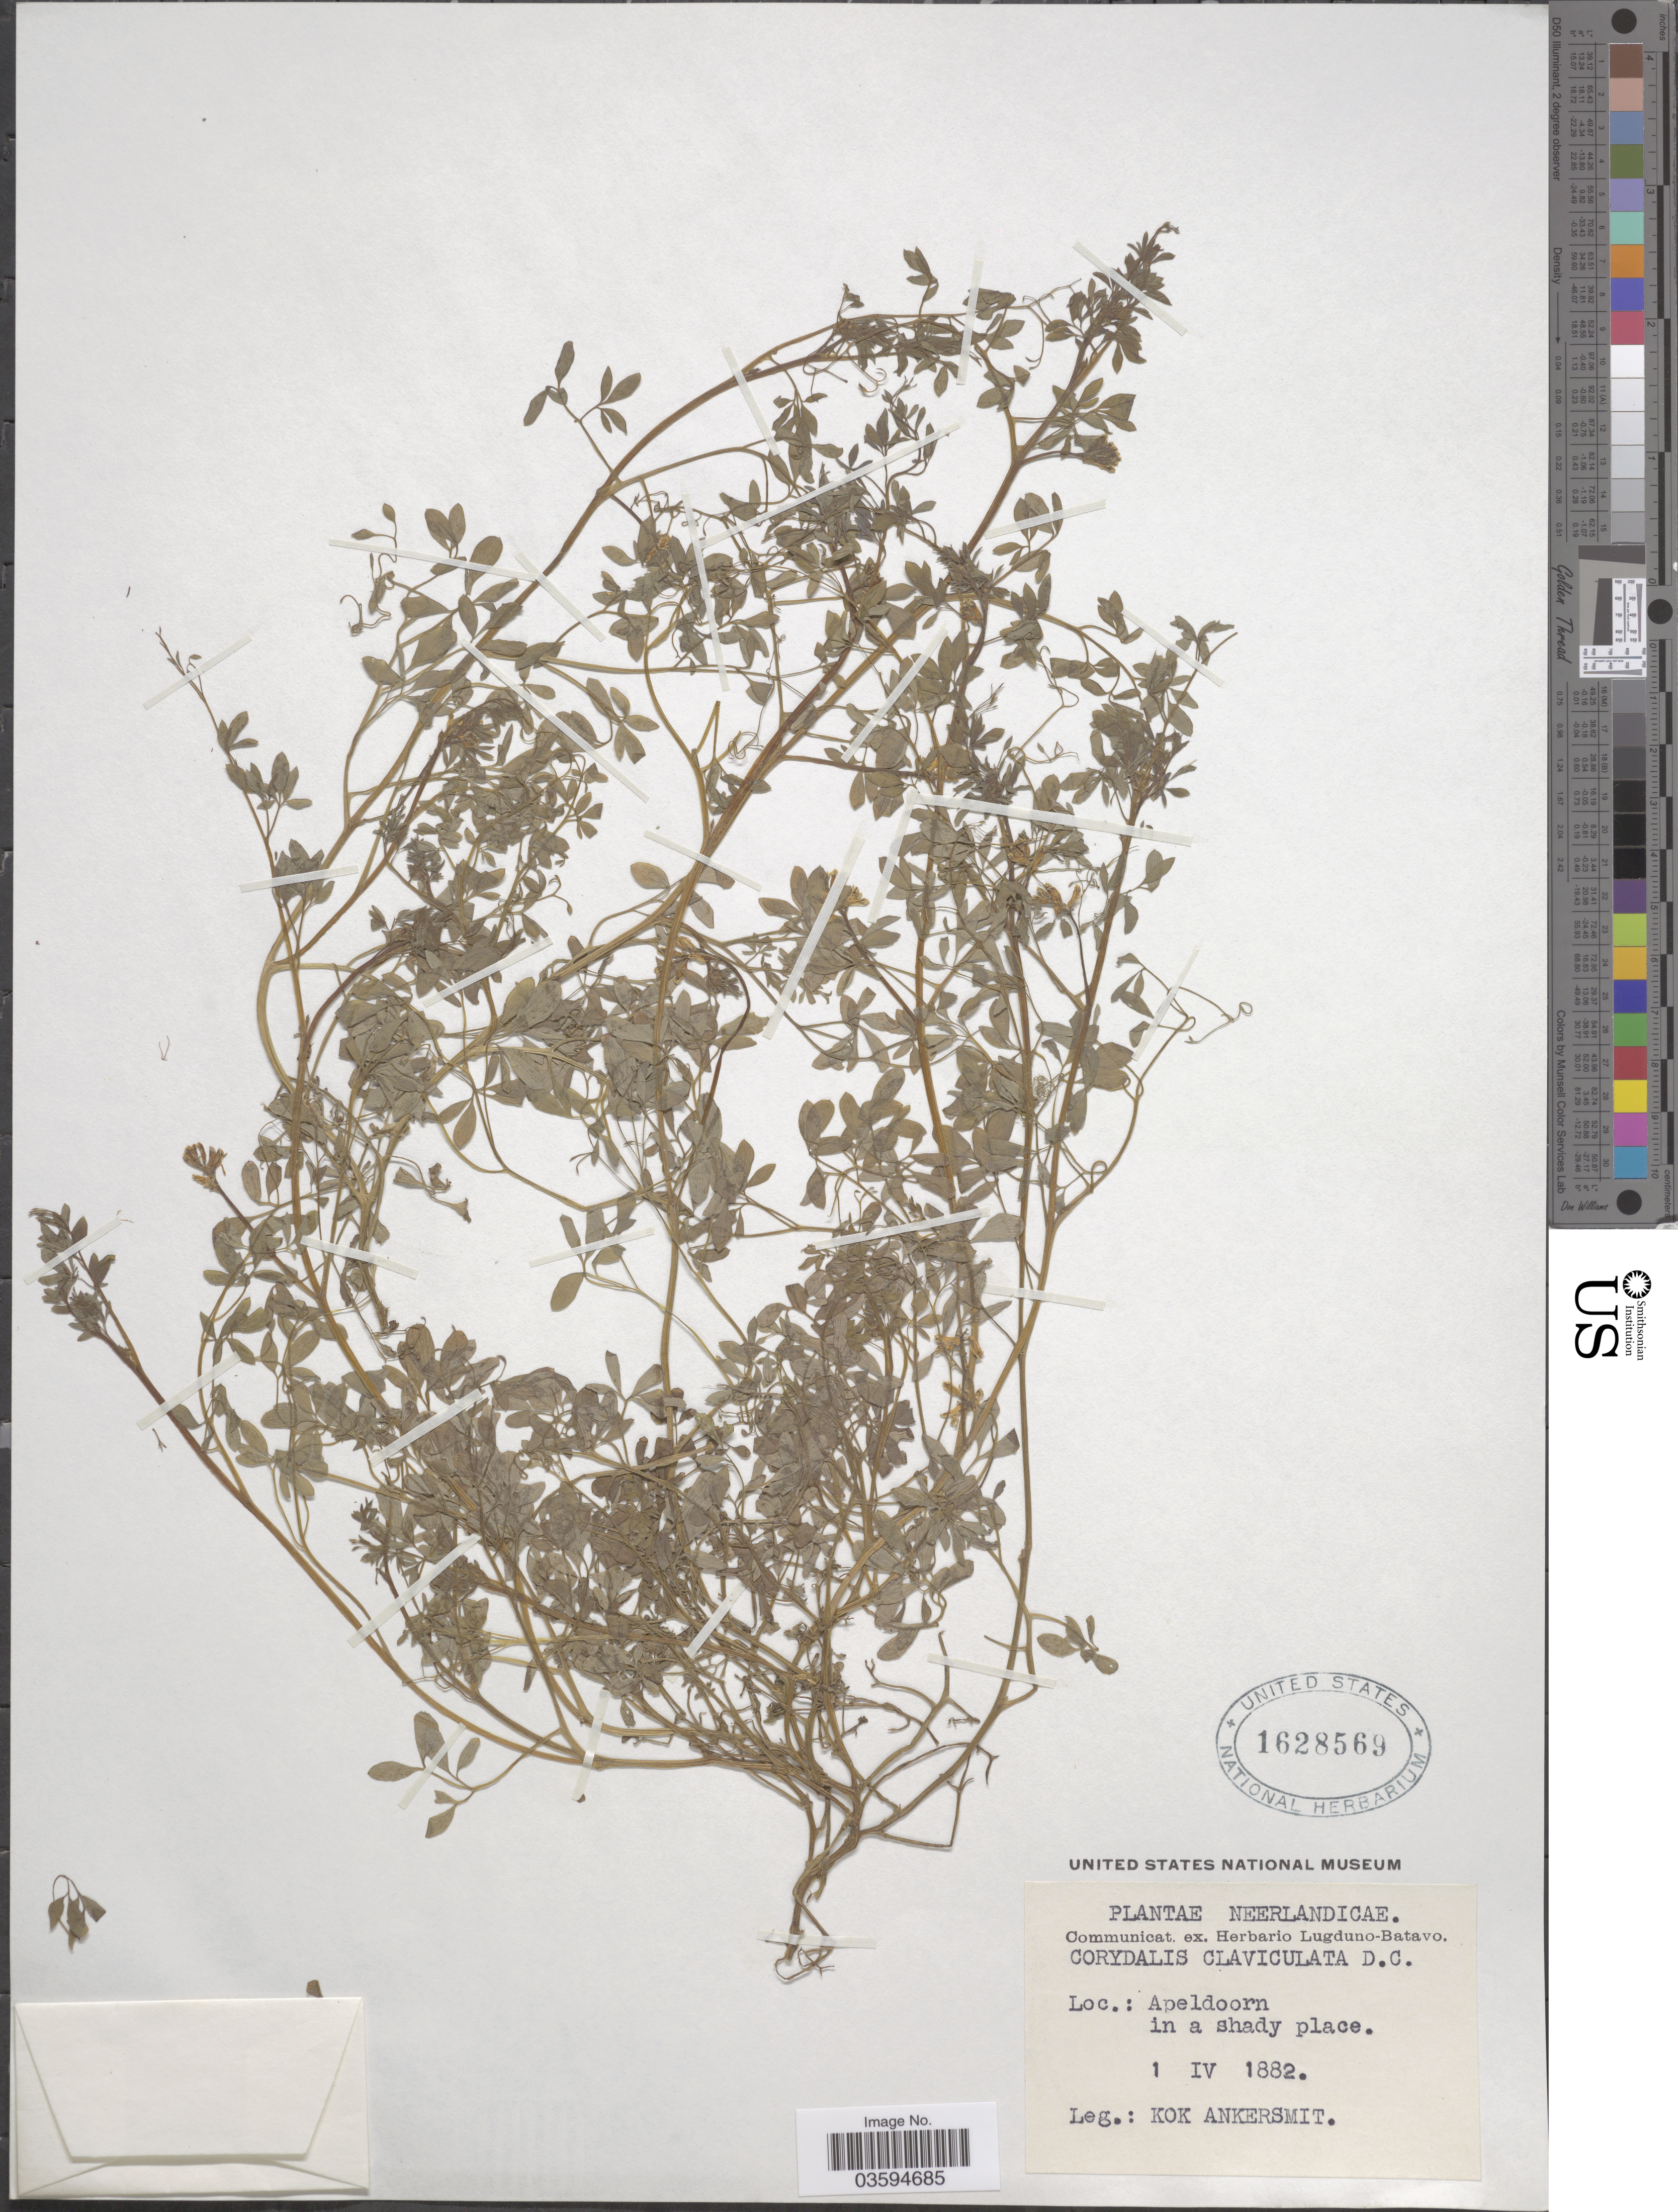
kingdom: Plantae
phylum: Tracheophyta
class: Magnoliopsida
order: Ranunculales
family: Papaveraceae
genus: Corydalis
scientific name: Corydalis claviculata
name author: DC.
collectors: Kok Ankersmit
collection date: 1882-04-01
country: Netherlands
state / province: Gelderland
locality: Apeldoorn in a shady place.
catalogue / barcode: US 1628569